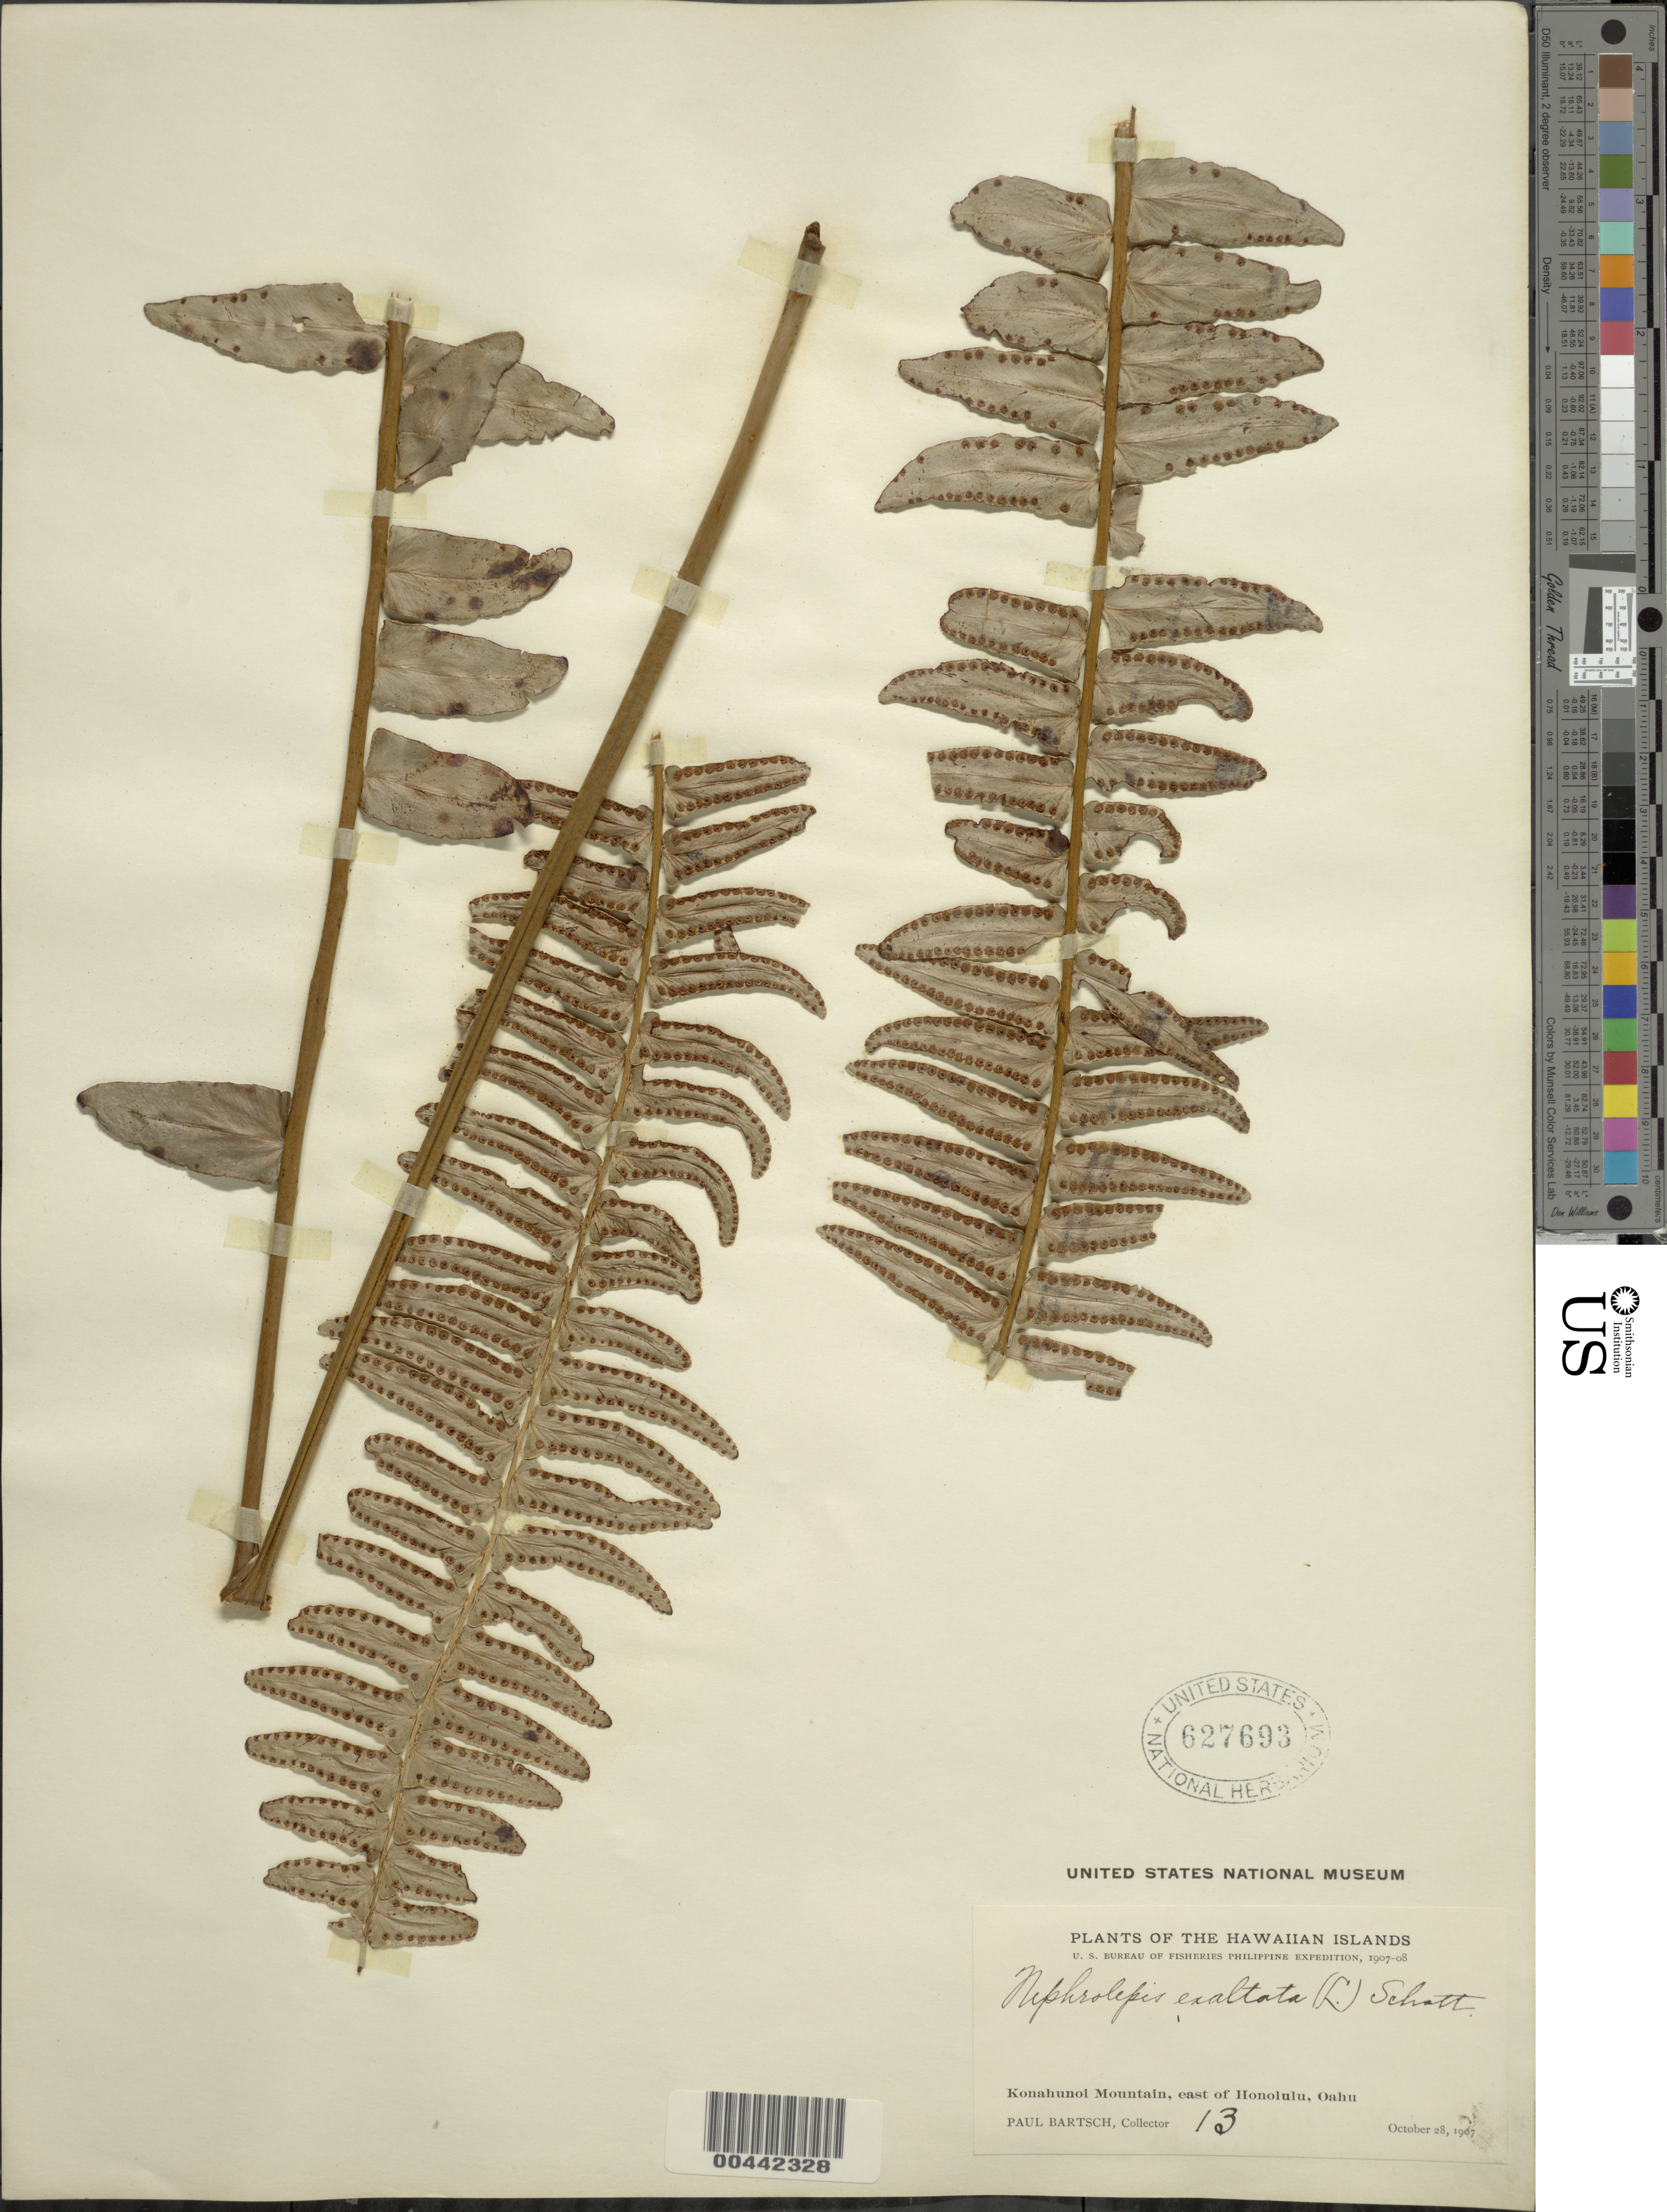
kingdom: Plantae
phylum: Tracheophyta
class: Polypodiopsida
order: Polypodiales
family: Nephrolepidaceae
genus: Nephrolepis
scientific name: Nephrolepis exaltata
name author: (L.) Schott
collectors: P. Bartsch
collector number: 13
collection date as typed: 28 Oct 1907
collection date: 1907-10-28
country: United States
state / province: Hawaii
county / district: Honolulu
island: Oahu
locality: Konahunoi Mt., E of Honolulu, Oahu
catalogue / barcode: US 627693